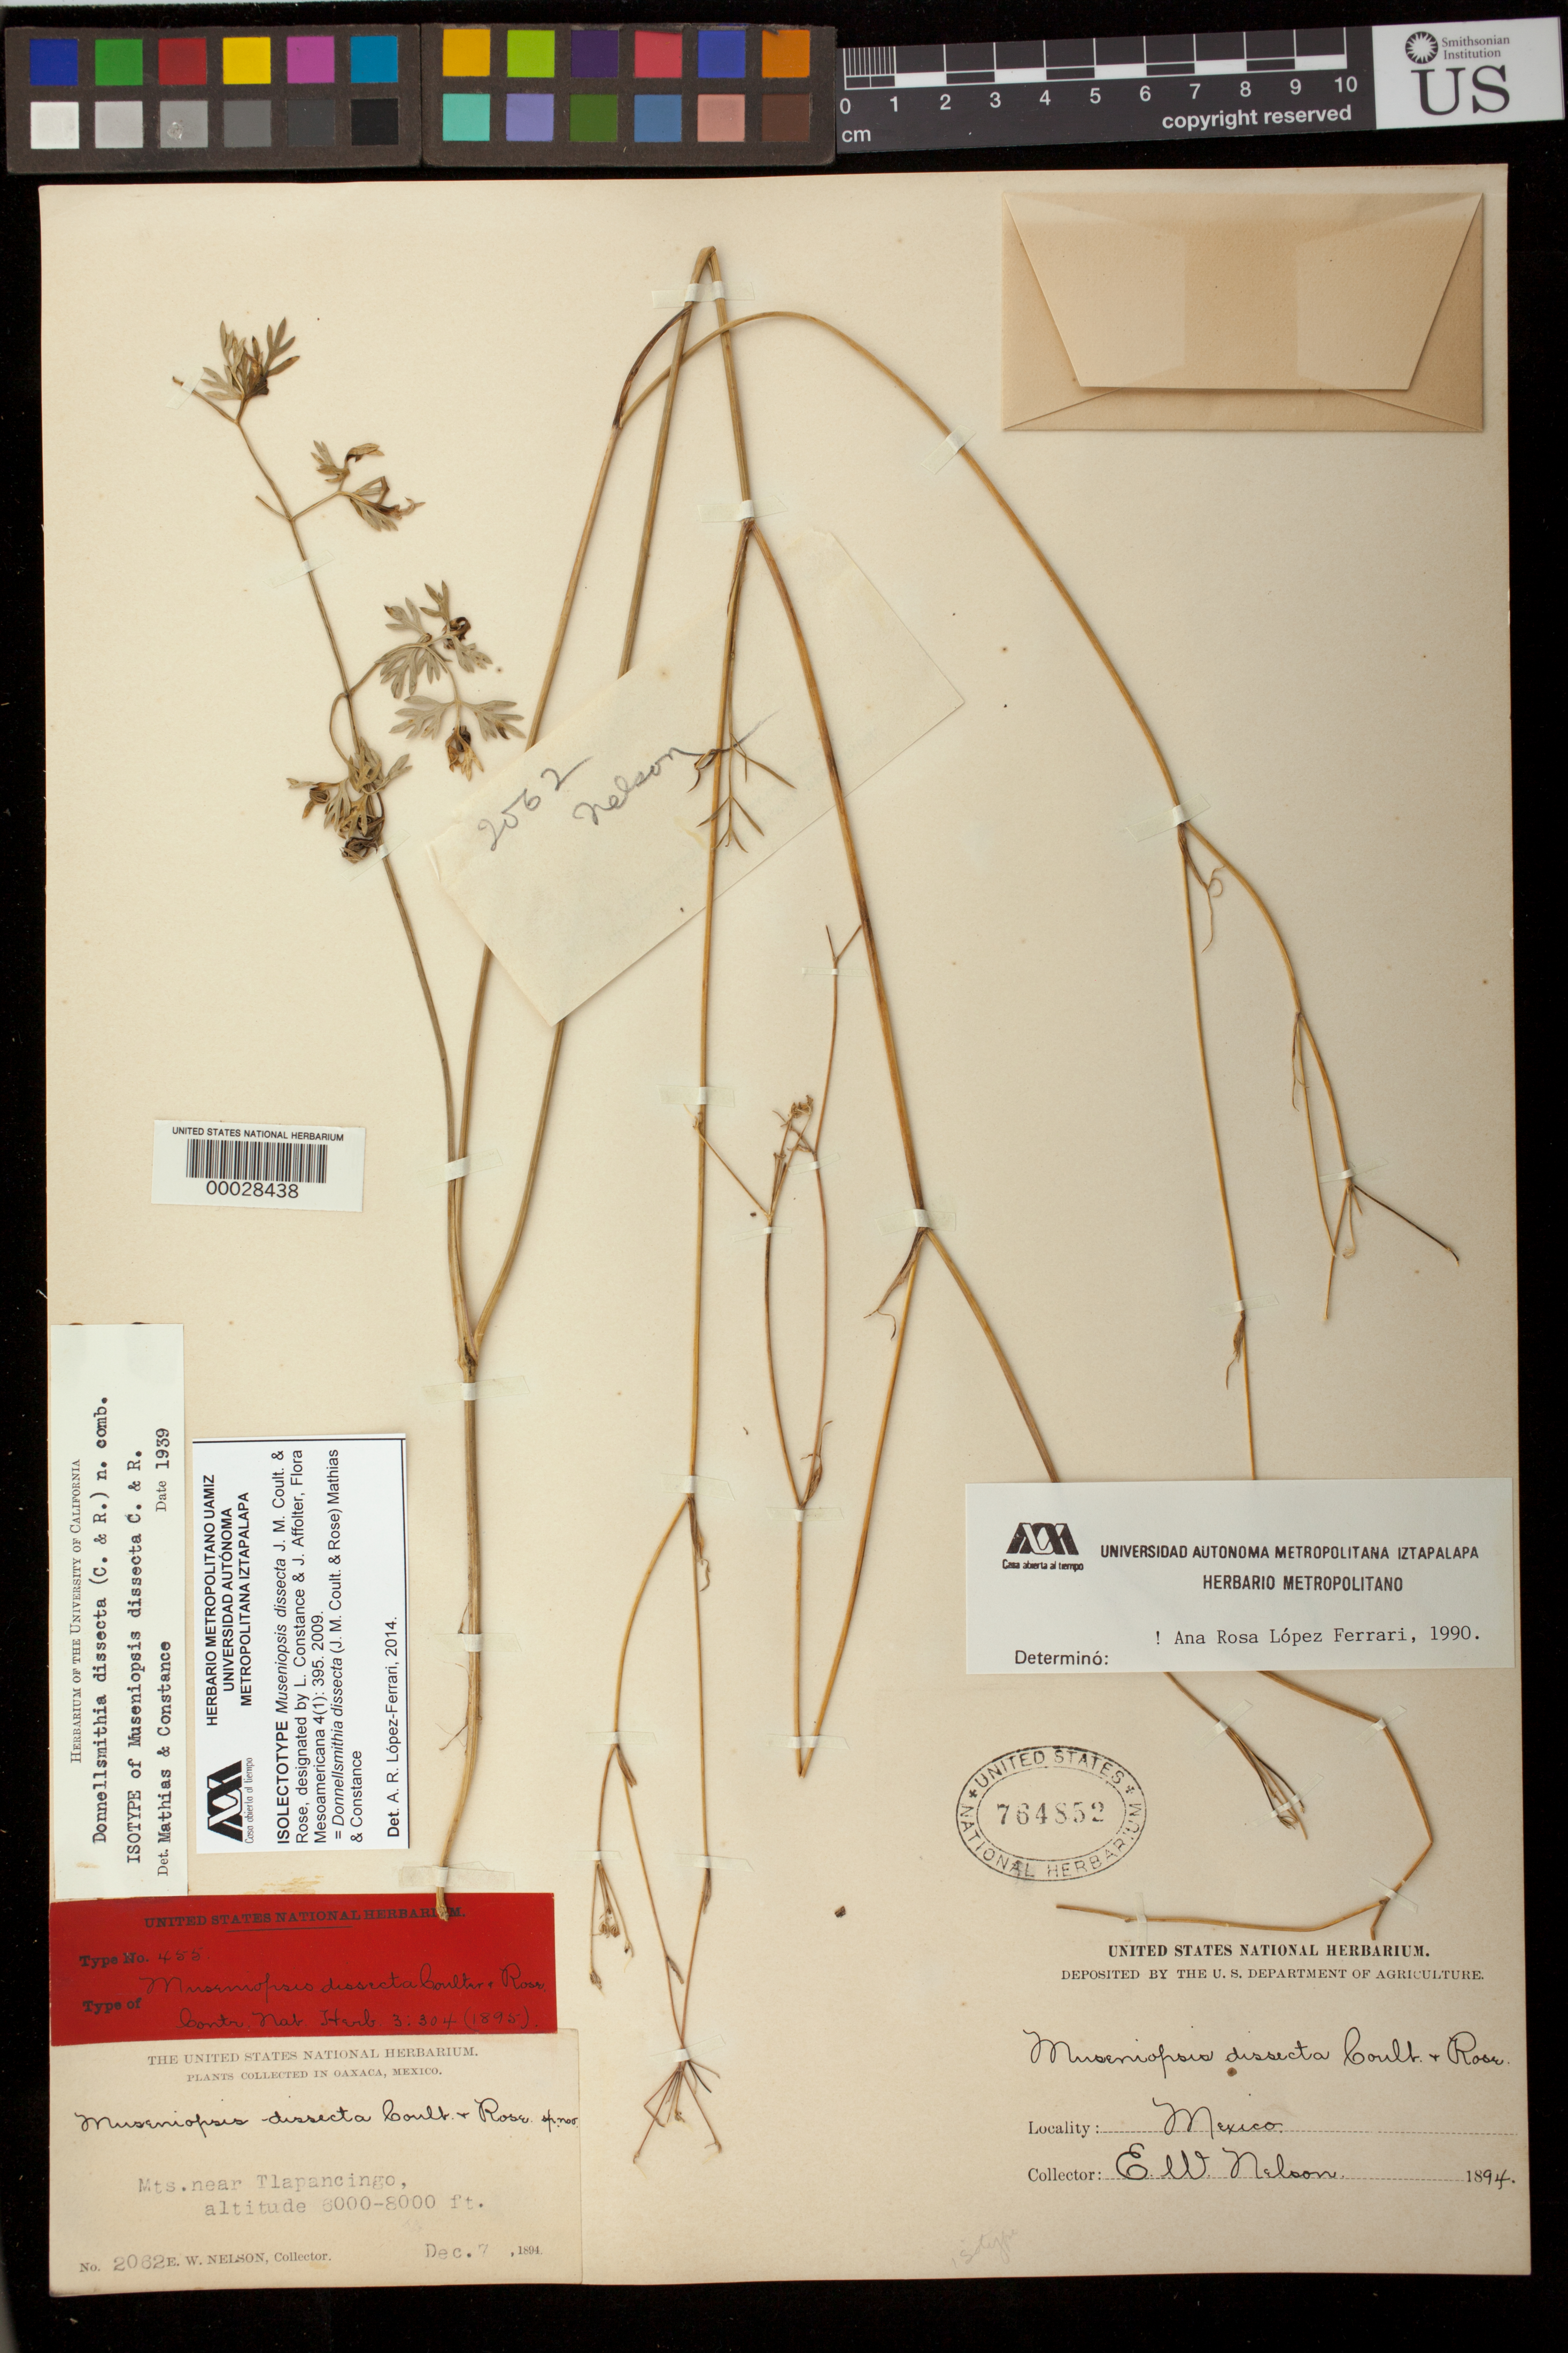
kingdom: Plantae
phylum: Tracheophyta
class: Magnoliopsida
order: Apiales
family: Apiaceae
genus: Museniopsis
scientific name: Museniopsis dissecta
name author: J.M. Coult. & Rose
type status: Isolectotype; Syntype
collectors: E. W. Nelson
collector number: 2062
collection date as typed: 07 Dec 1894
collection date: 1894-12-07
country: Mexico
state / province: Oaxaca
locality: Near Tlapancingo; alt. 6000-8000 ft.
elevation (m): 1829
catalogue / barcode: US 764852